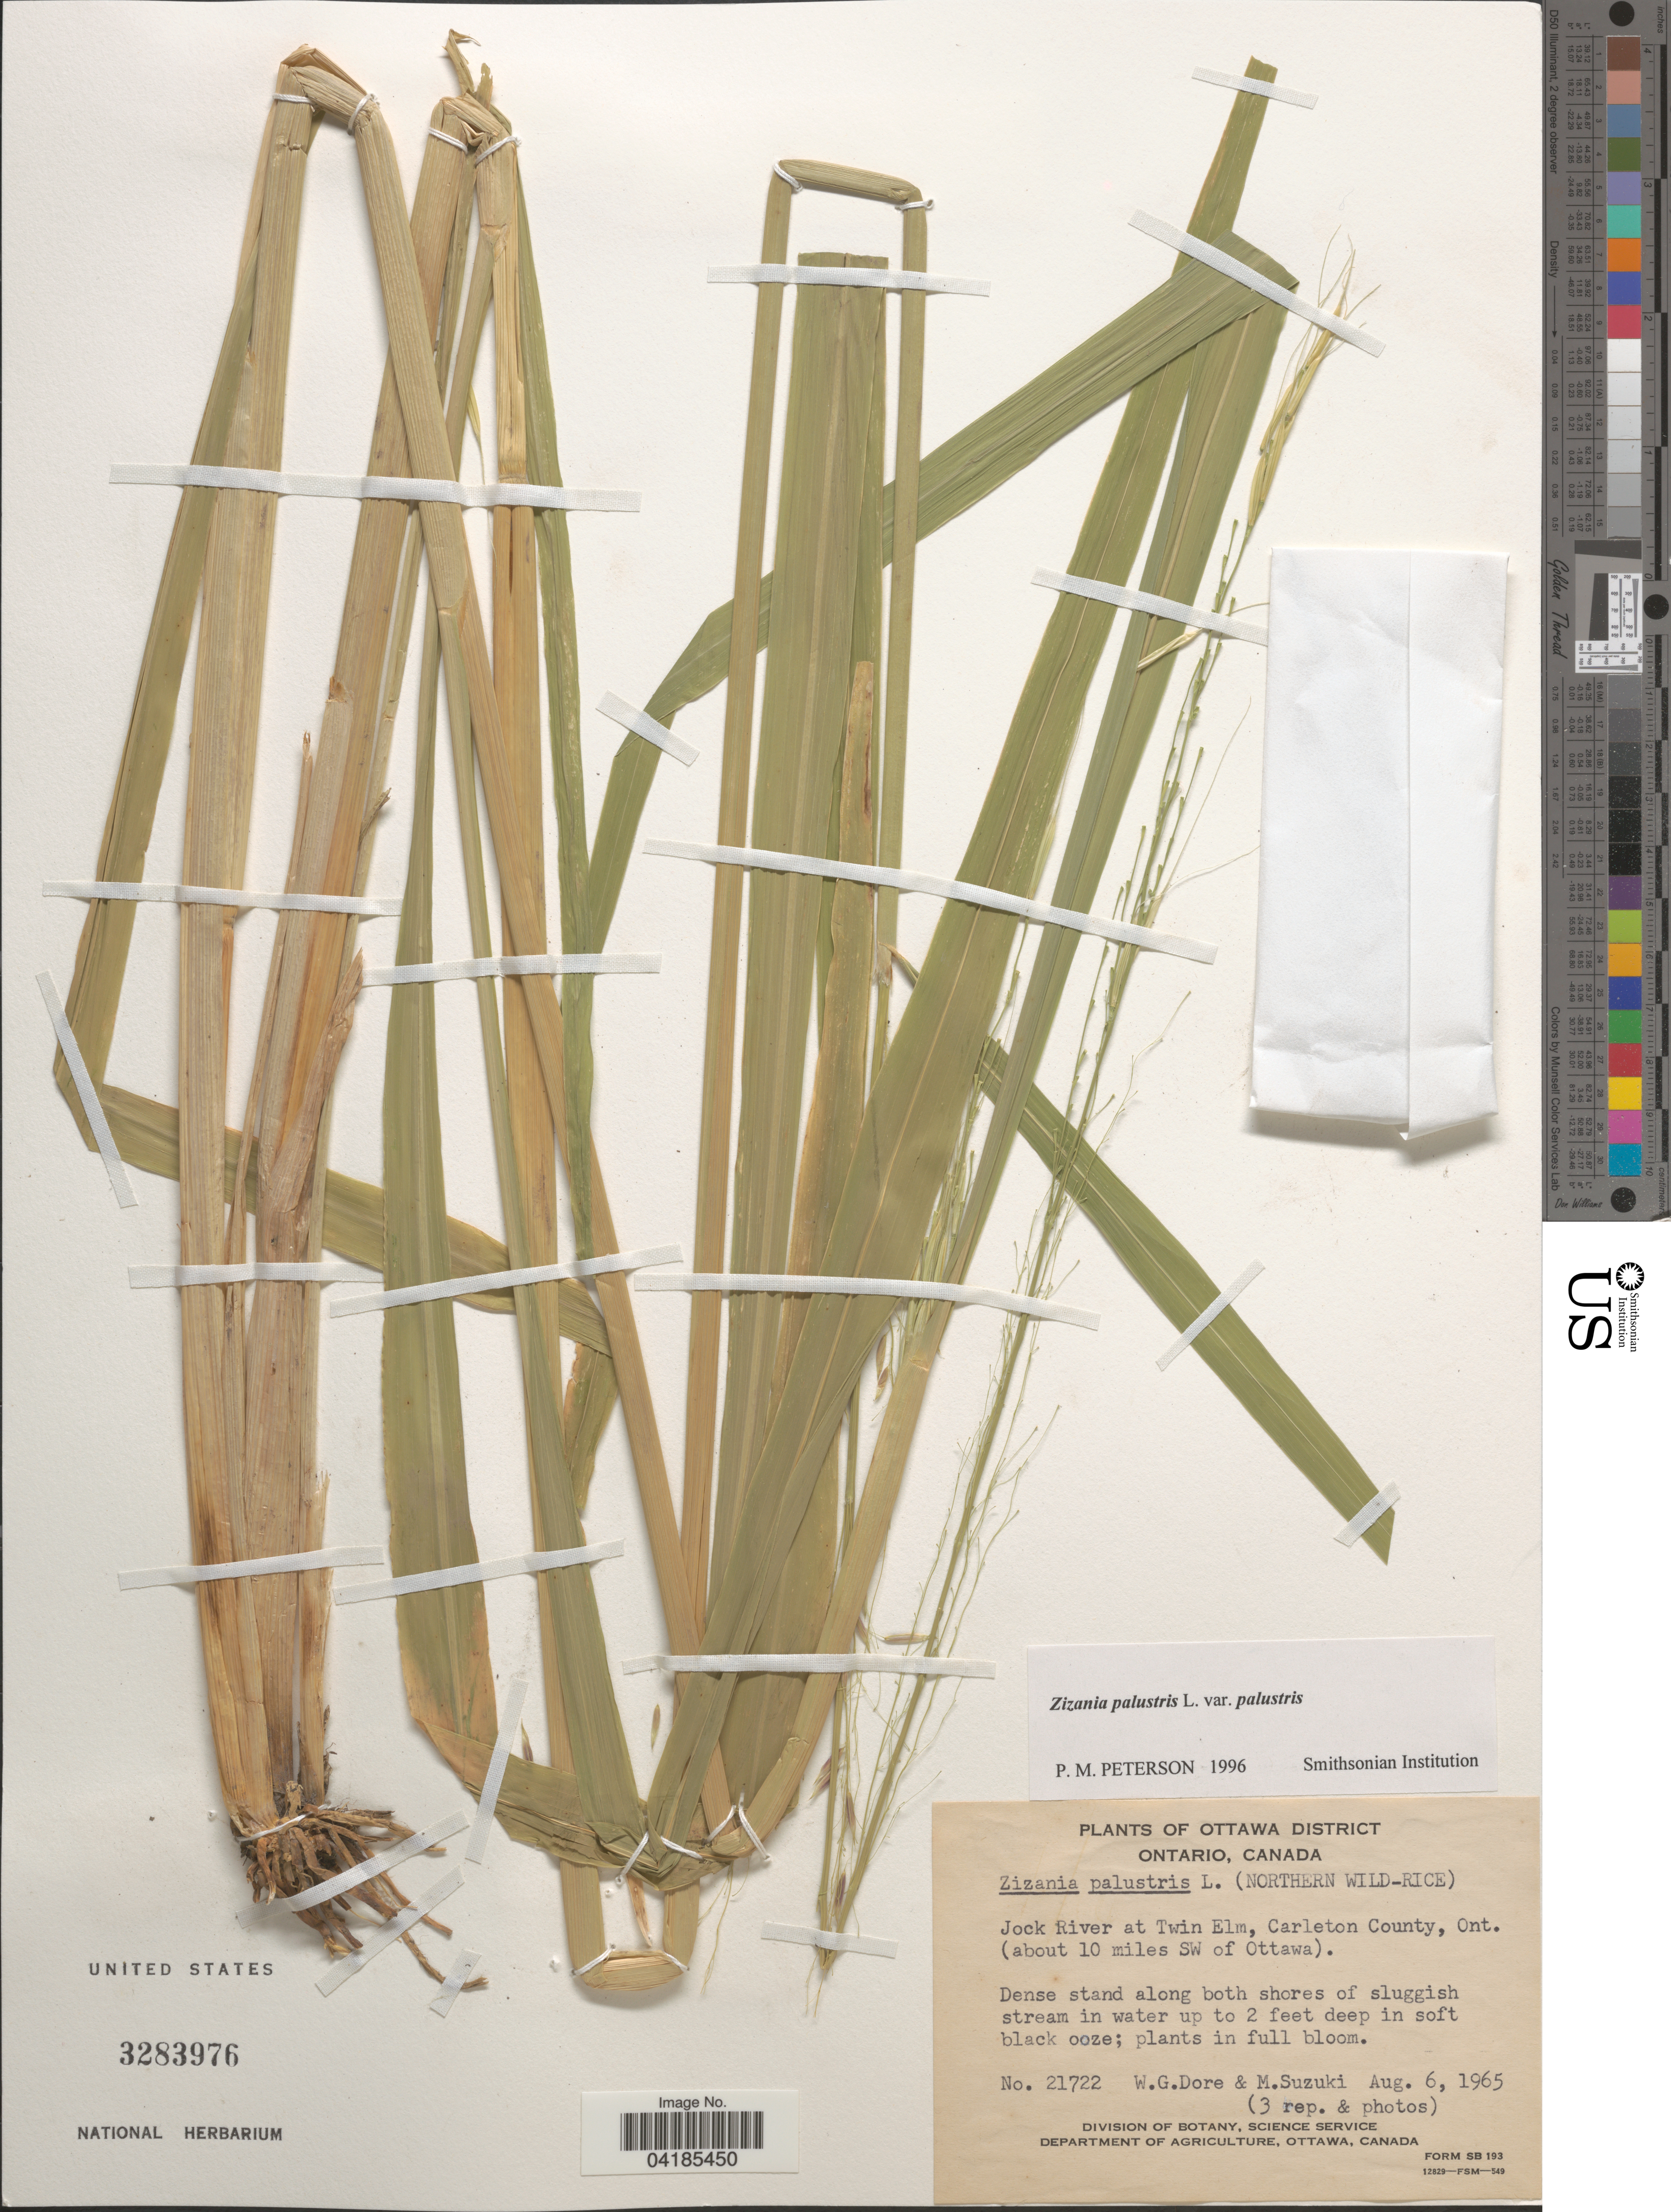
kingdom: Plantae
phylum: Tracheophyta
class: Liliopsida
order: Poales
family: Poaceae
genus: Zizania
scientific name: Zizania palustris var. palustris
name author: L.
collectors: W. Dore & M. Suzuki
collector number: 21722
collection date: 1965-08-06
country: Canada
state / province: Ontario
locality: Ottawa District. Jock River at Twin Elm, Carleton County (about 10 miles SW of Ottawa).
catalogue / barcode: US 3283976